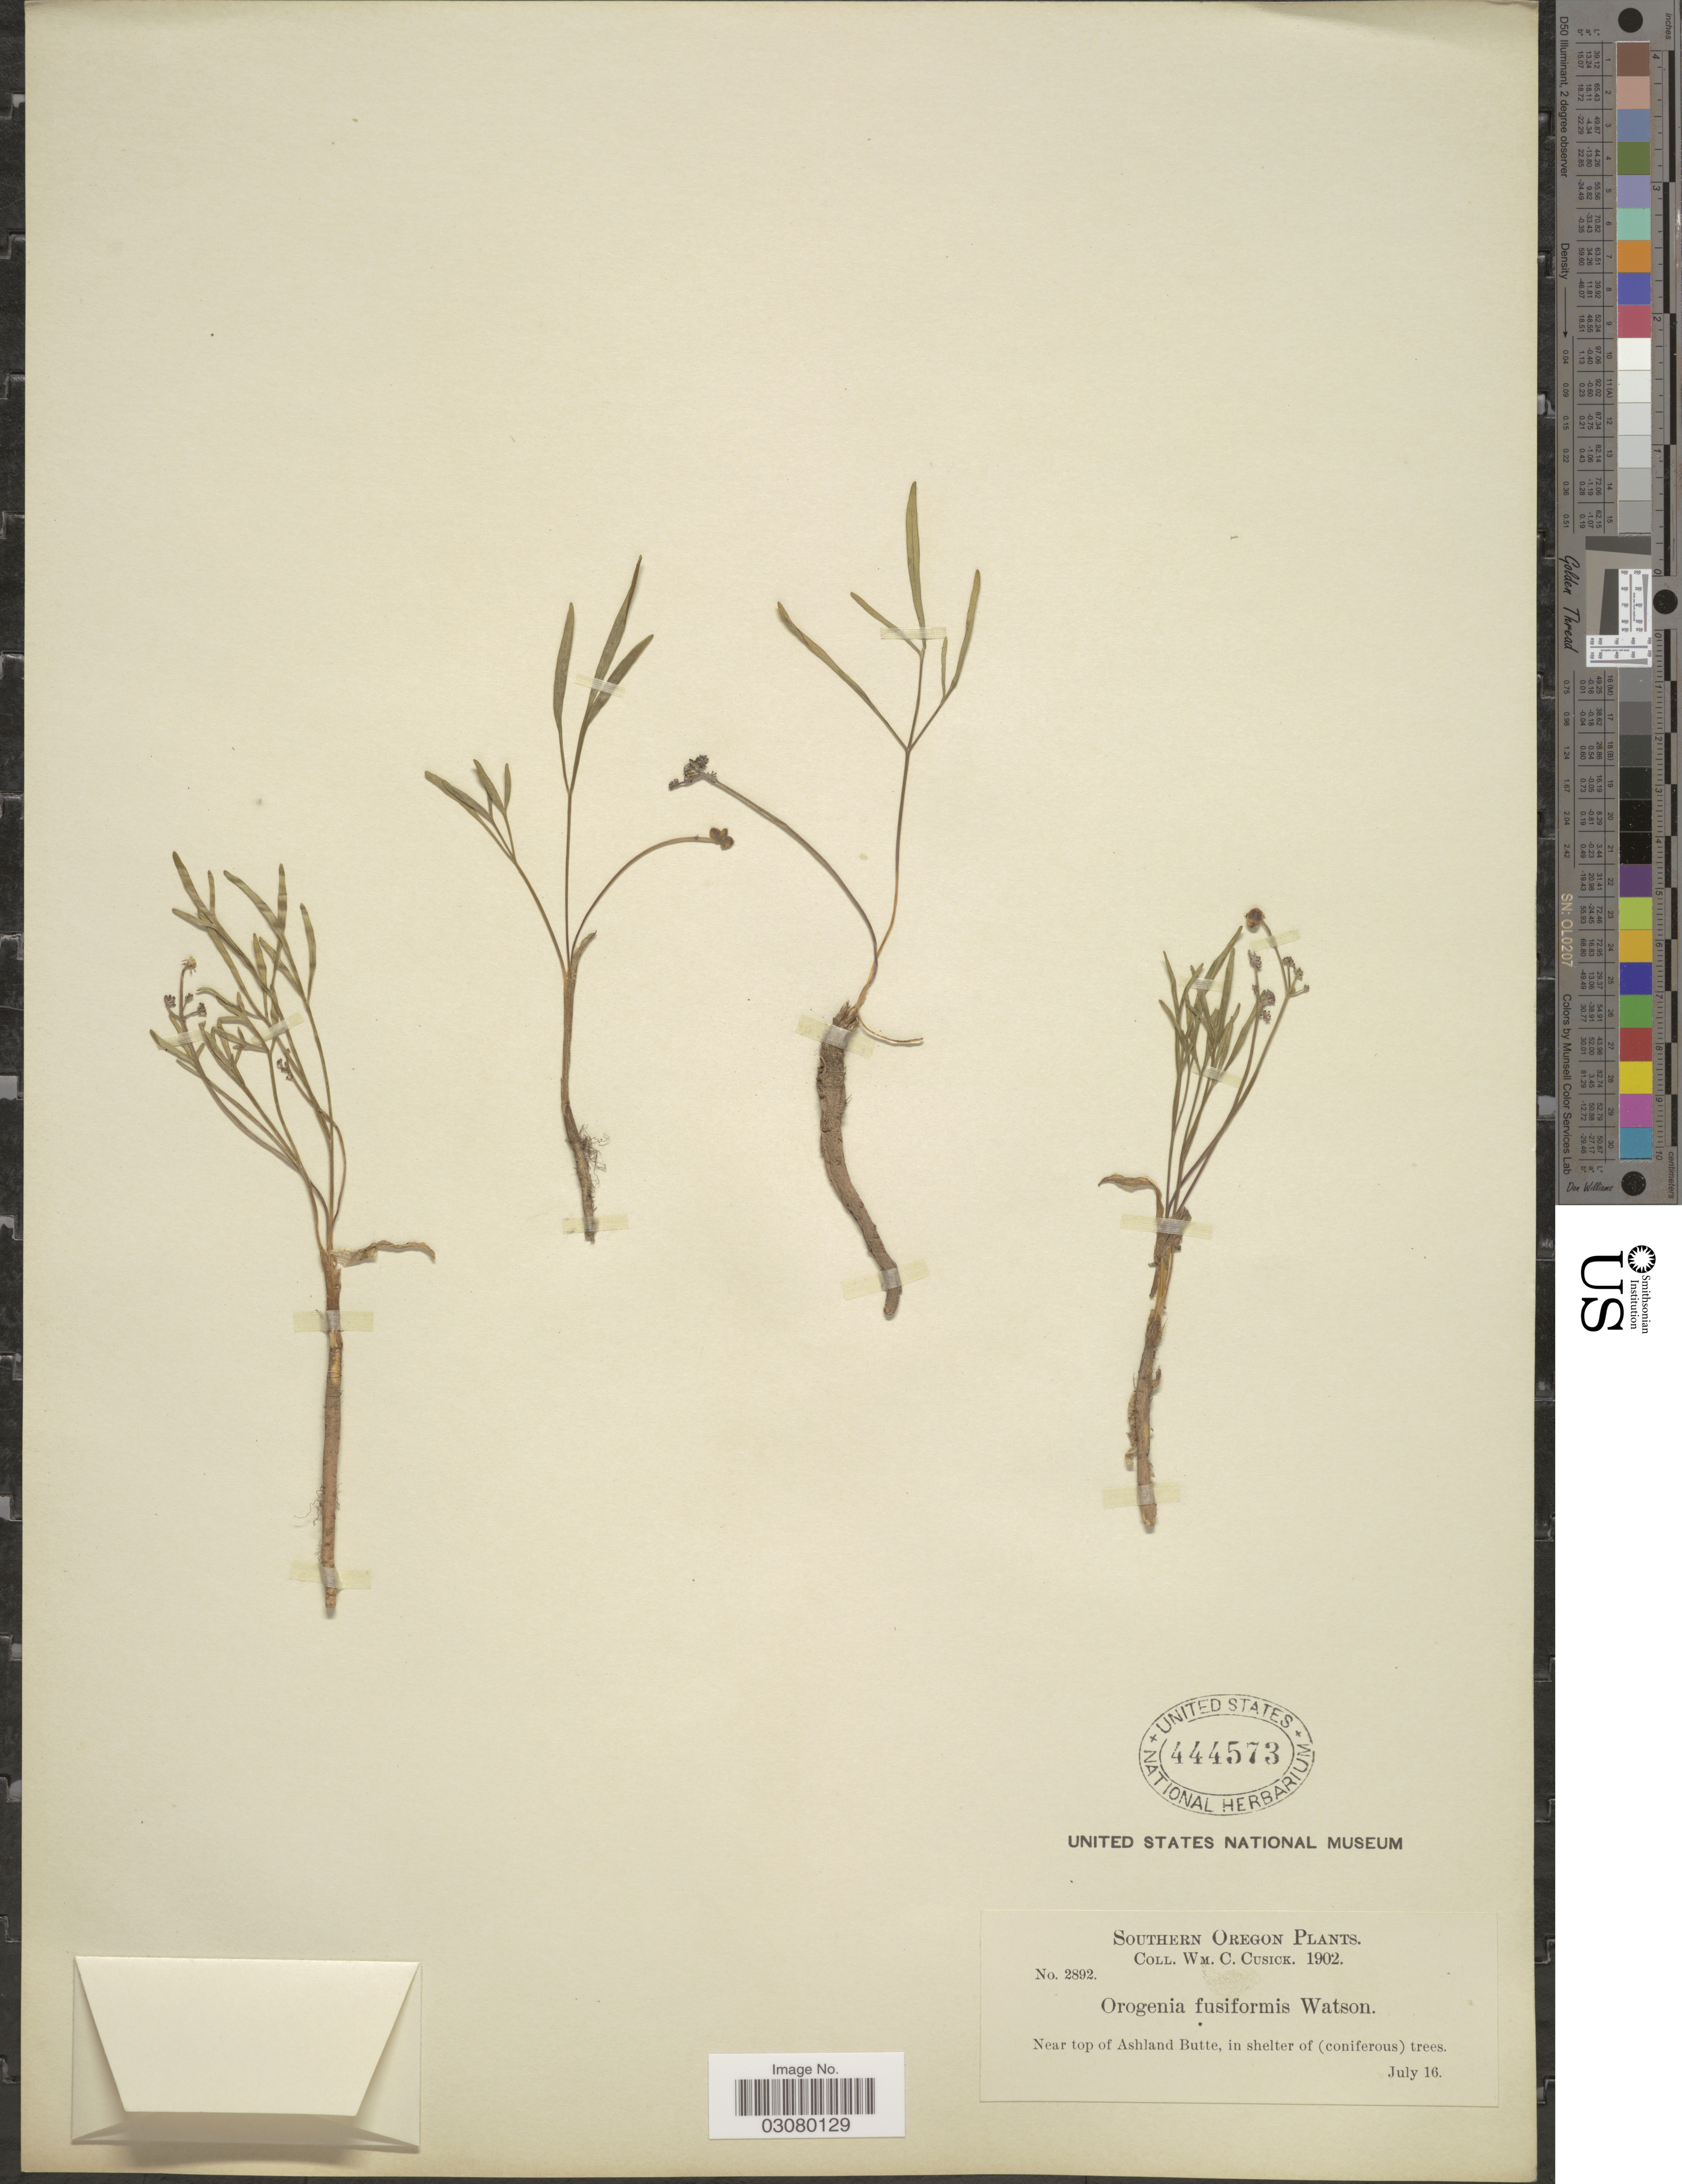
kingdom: Plantae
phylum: Tracheophyta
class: Magnoliopsida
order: Apiales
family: Apiaceae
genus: Orogenia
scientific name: Orogenia fusiformis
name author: S. Watson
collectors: W. C. Cusick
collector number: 2892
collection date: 1902-07-16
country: United States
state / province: Oregon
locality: Southern Oregon. Near top of Ashland Butte.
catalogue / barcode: US 444573